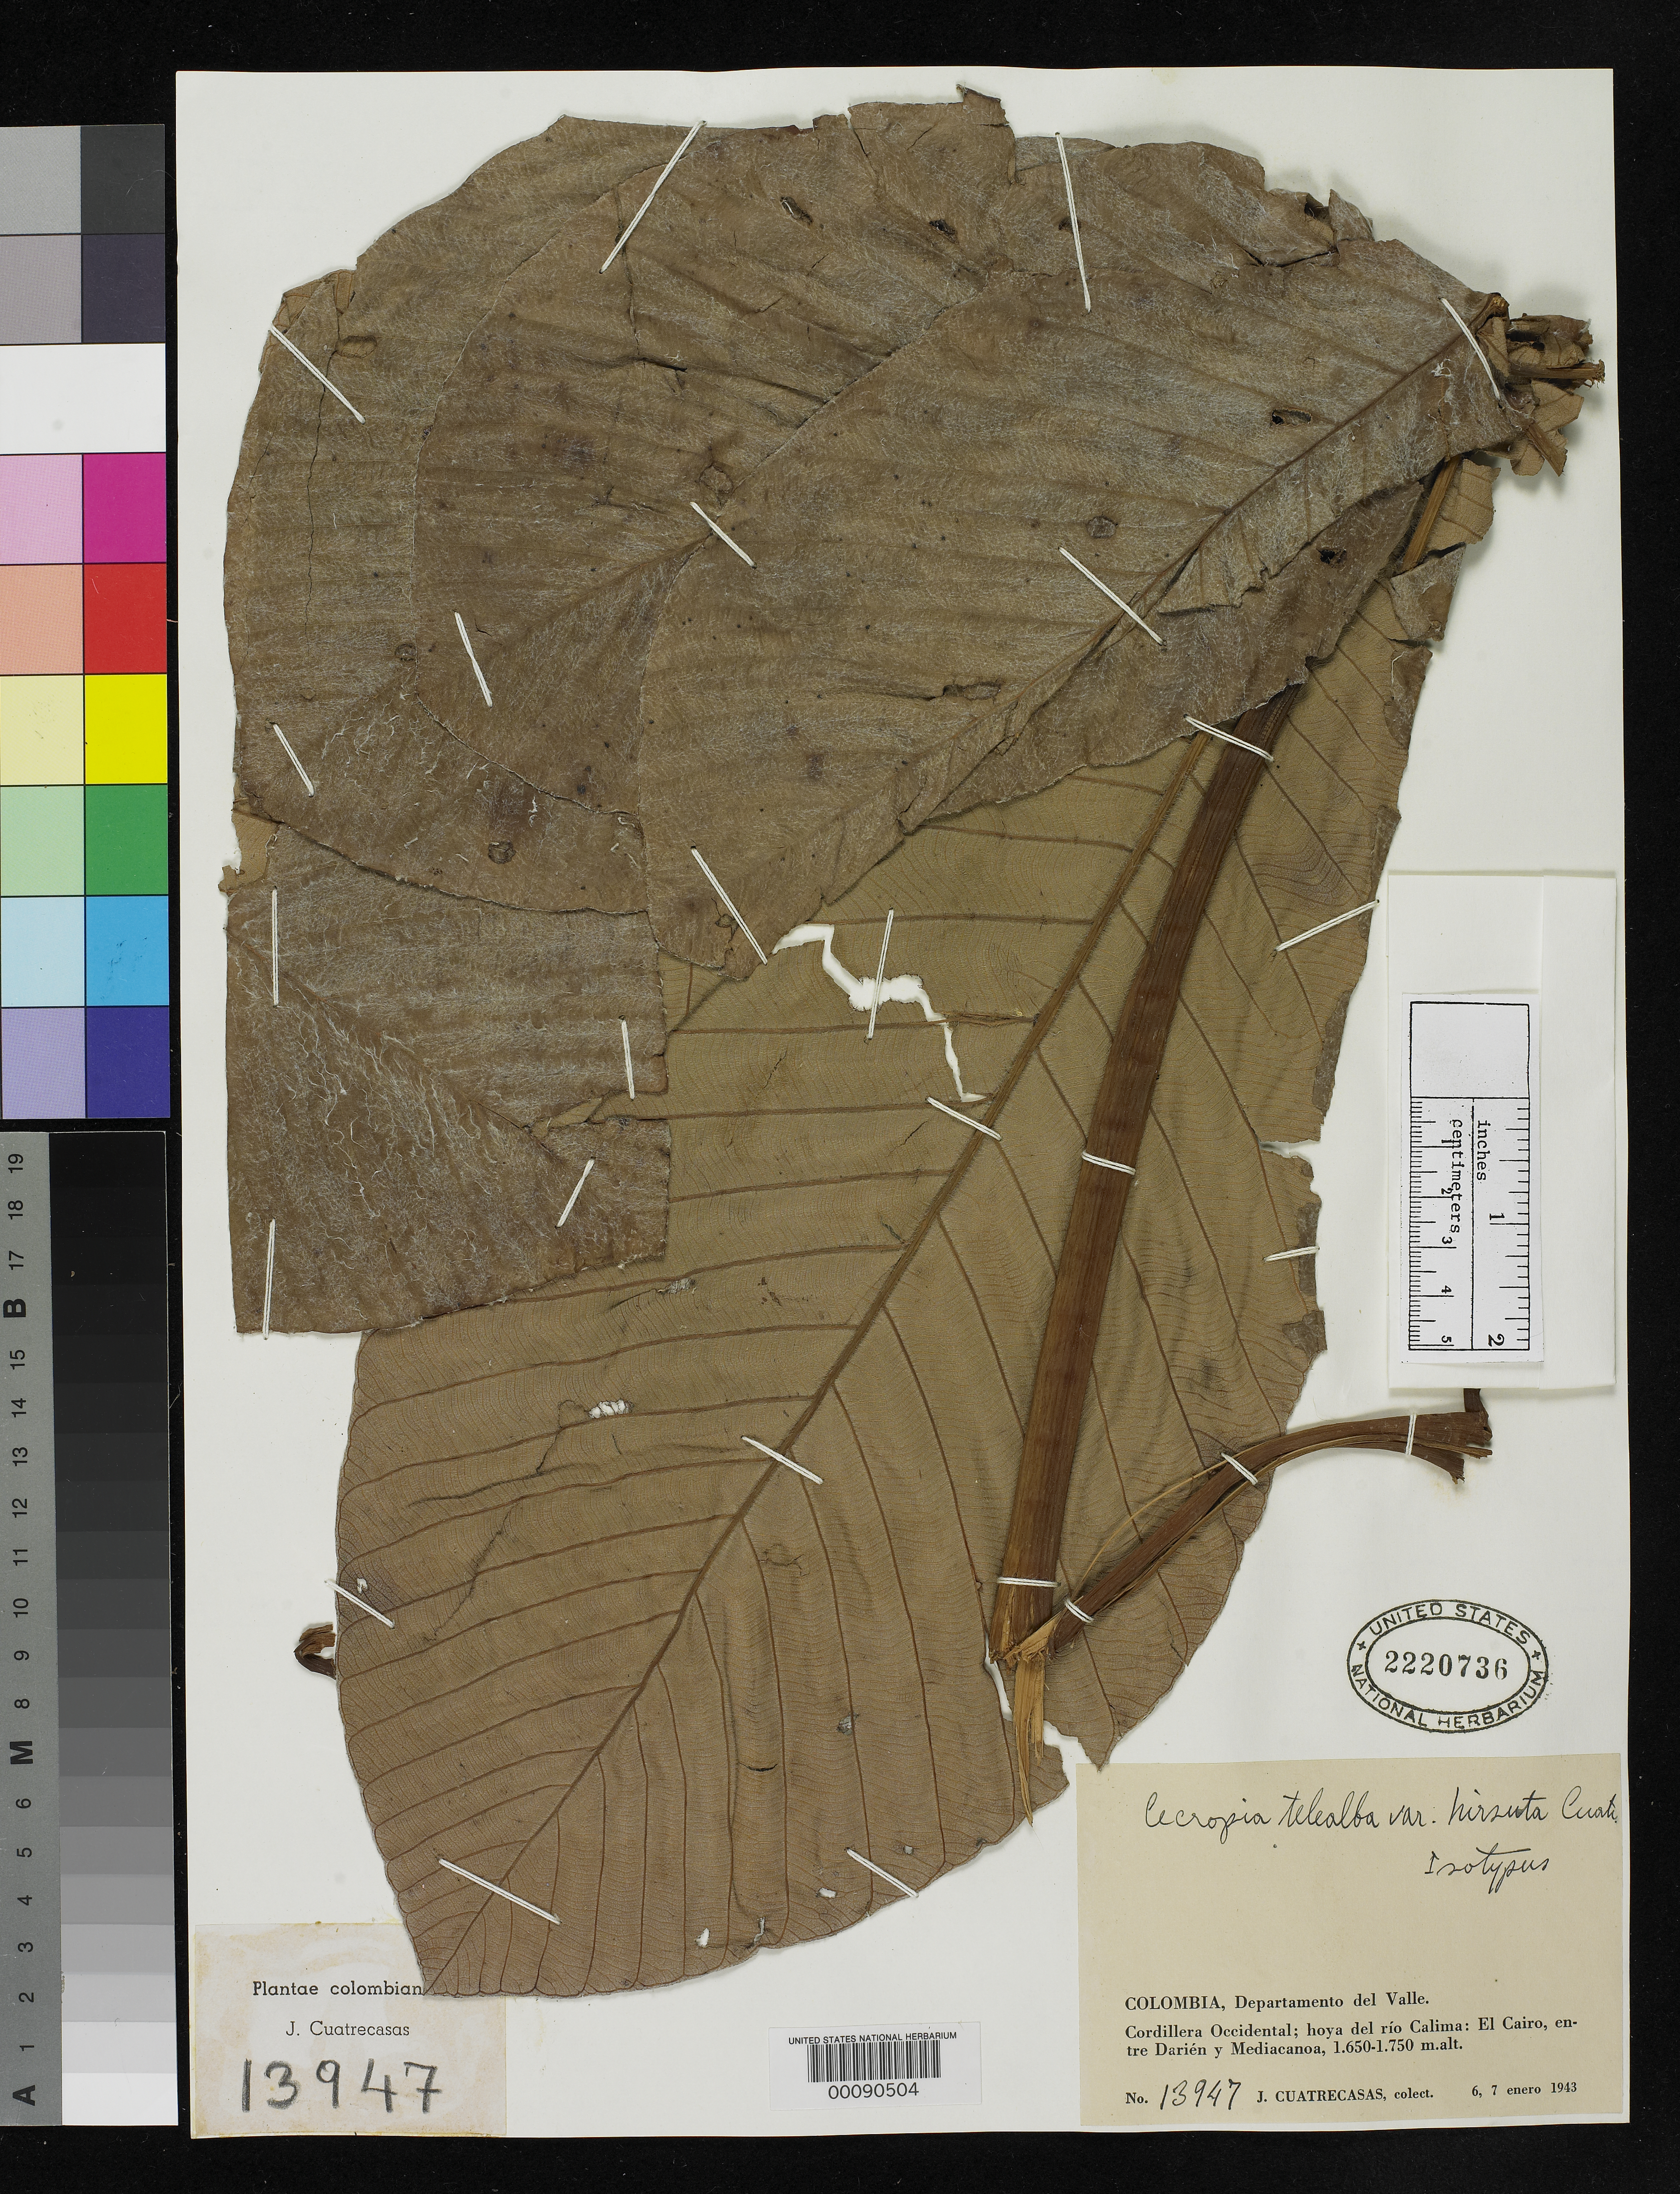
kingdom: Plantae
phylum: Tracheophyta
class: Magnoliopsida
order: Rosales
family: Urticaceae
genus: Cecropia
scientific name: Cecropia telealba var. hirsuta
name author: Cuatrec.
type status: Isotype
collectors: J. Cuatrecasas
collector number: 13947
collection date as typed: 06 Jan 1943 to 07 Jan 1943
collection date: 1943-01-06/1943-01-07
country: Colombia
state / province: Valle del Cauca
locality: Hoya del Rio Calima, El Cairo, entre Darien y Media Cañoa.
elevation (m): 1650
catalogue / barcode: US 2220736